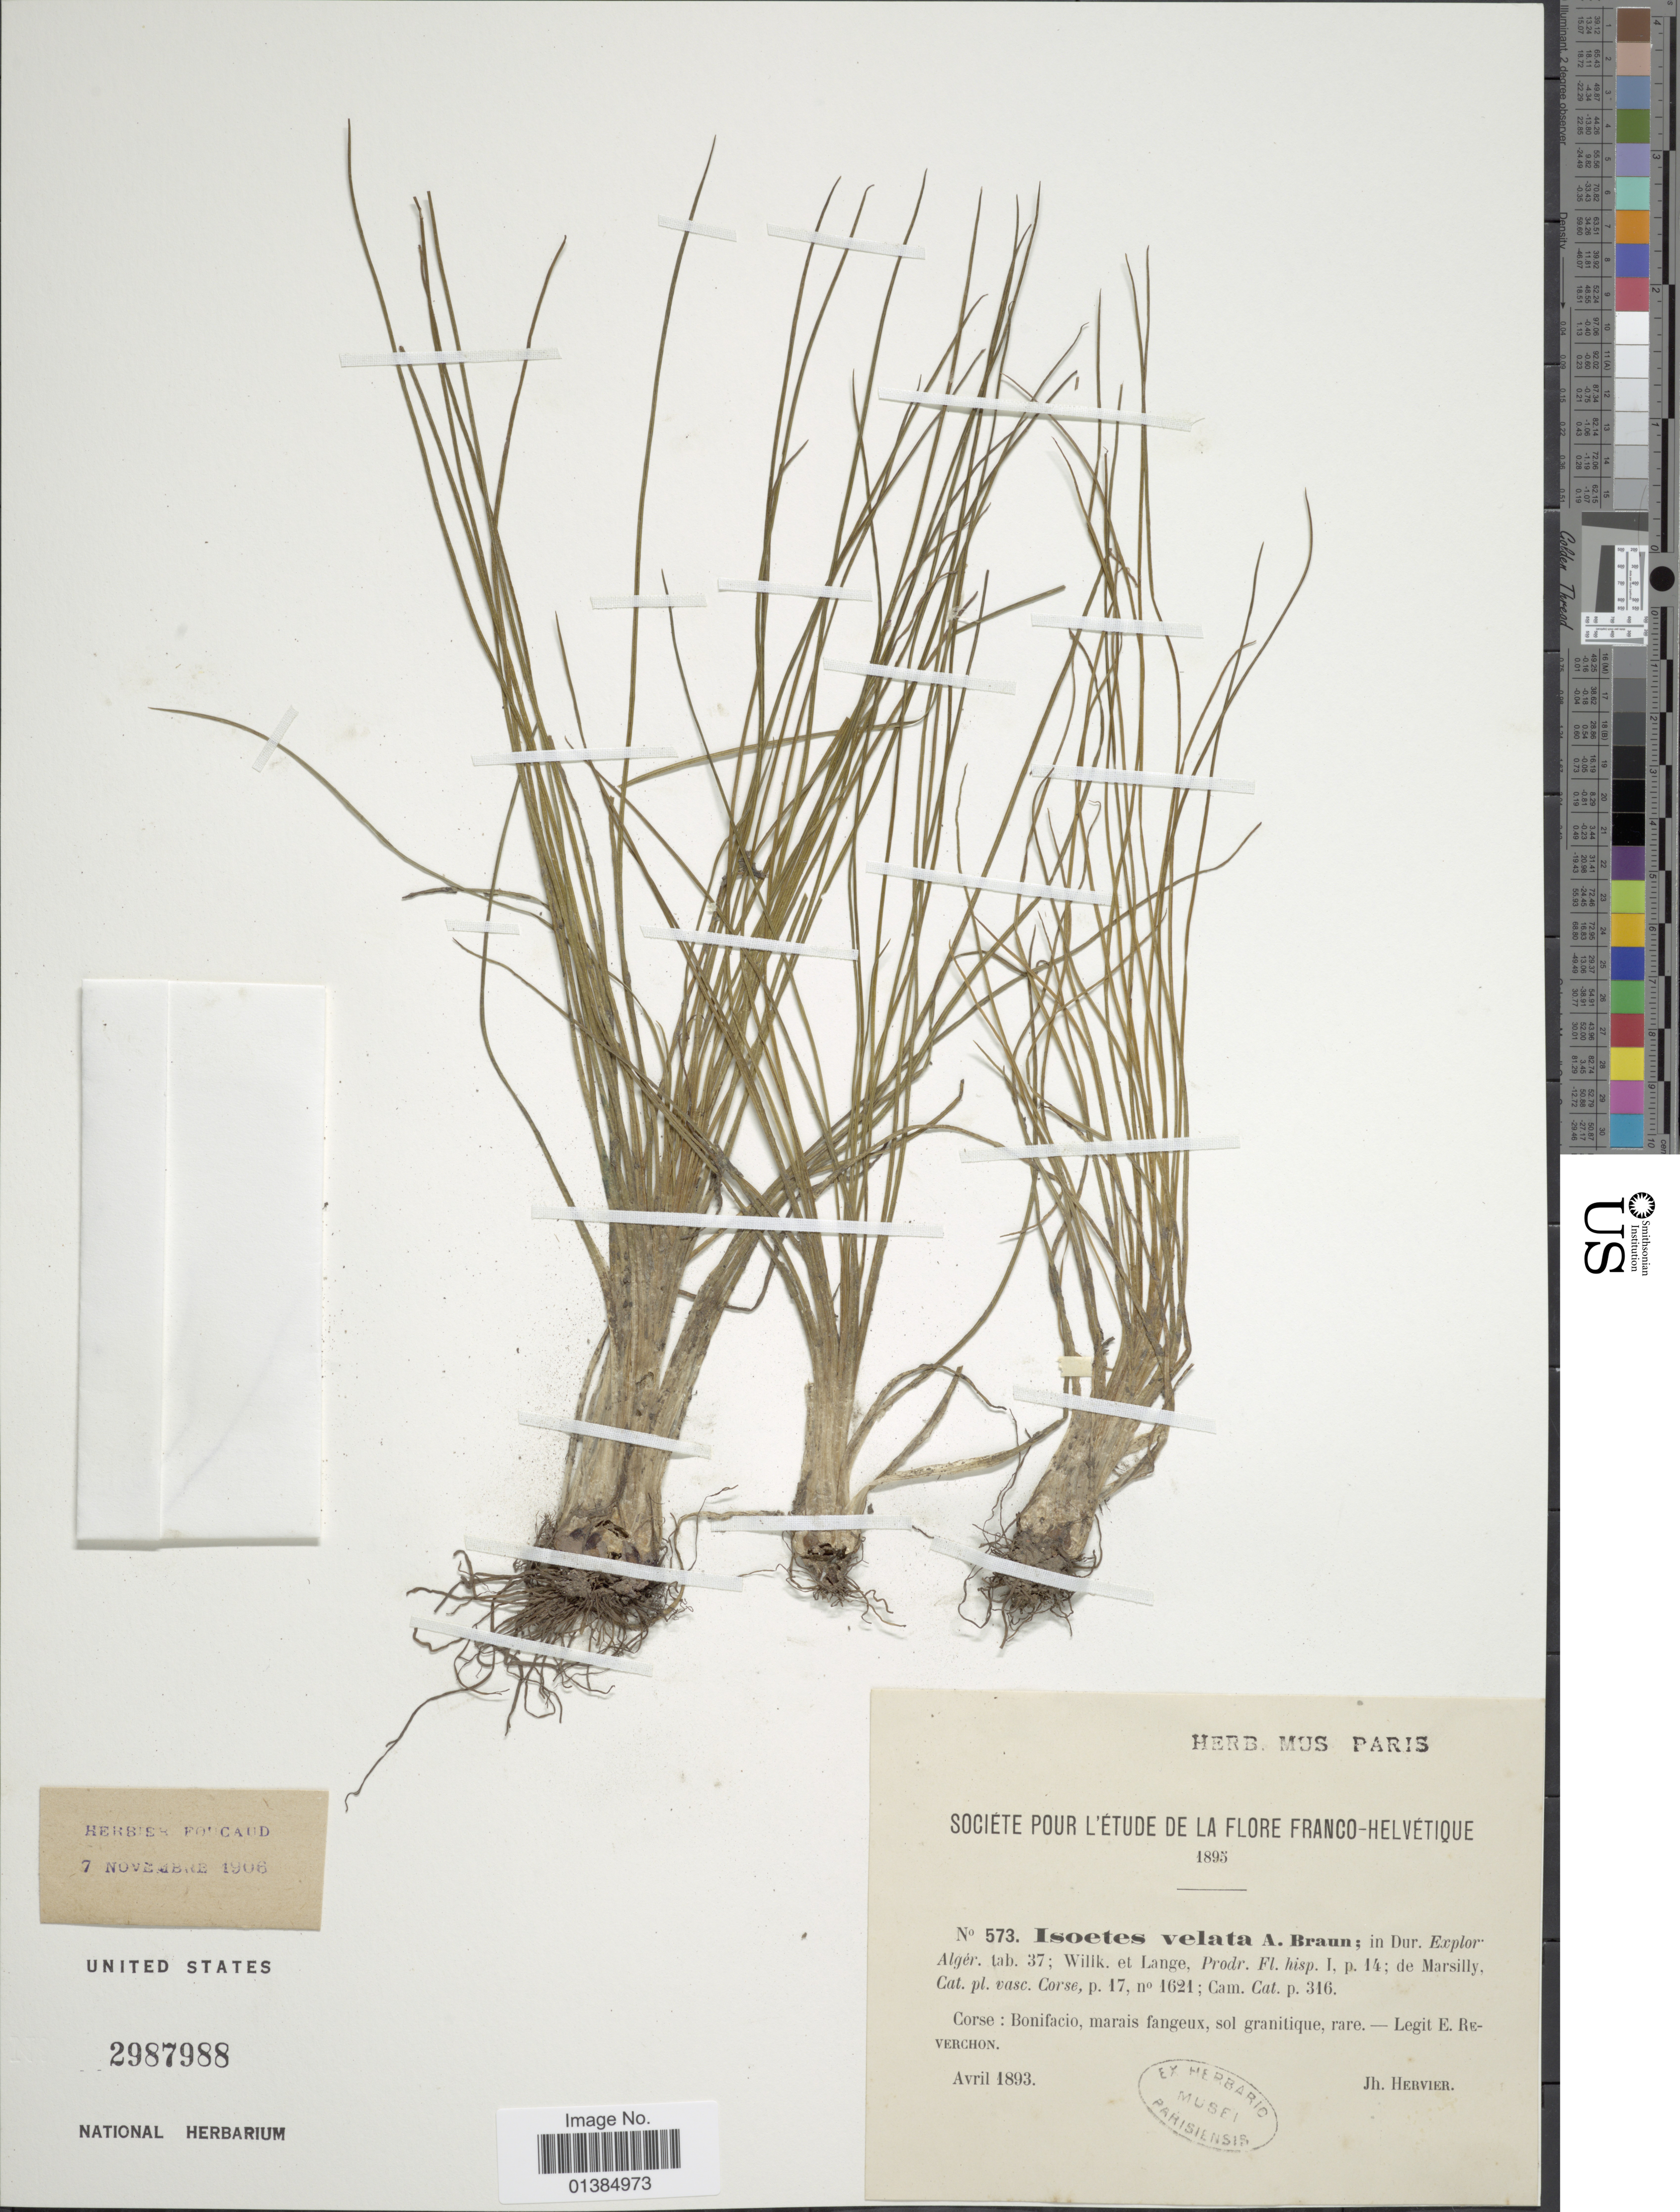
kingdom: Plantae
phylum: Tracheophyta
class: Lycopodiopsida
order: Isoetales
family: Isoetaceae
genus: Isoetes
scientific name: Isoetes velata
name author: A. Braun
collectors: E. Reverchon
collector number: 573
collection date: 1893-04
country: France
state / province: Corsica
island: Corse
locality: Corse: Bonifacio, marais fangeux, sol granitique, rare.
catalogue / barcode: US 2987988